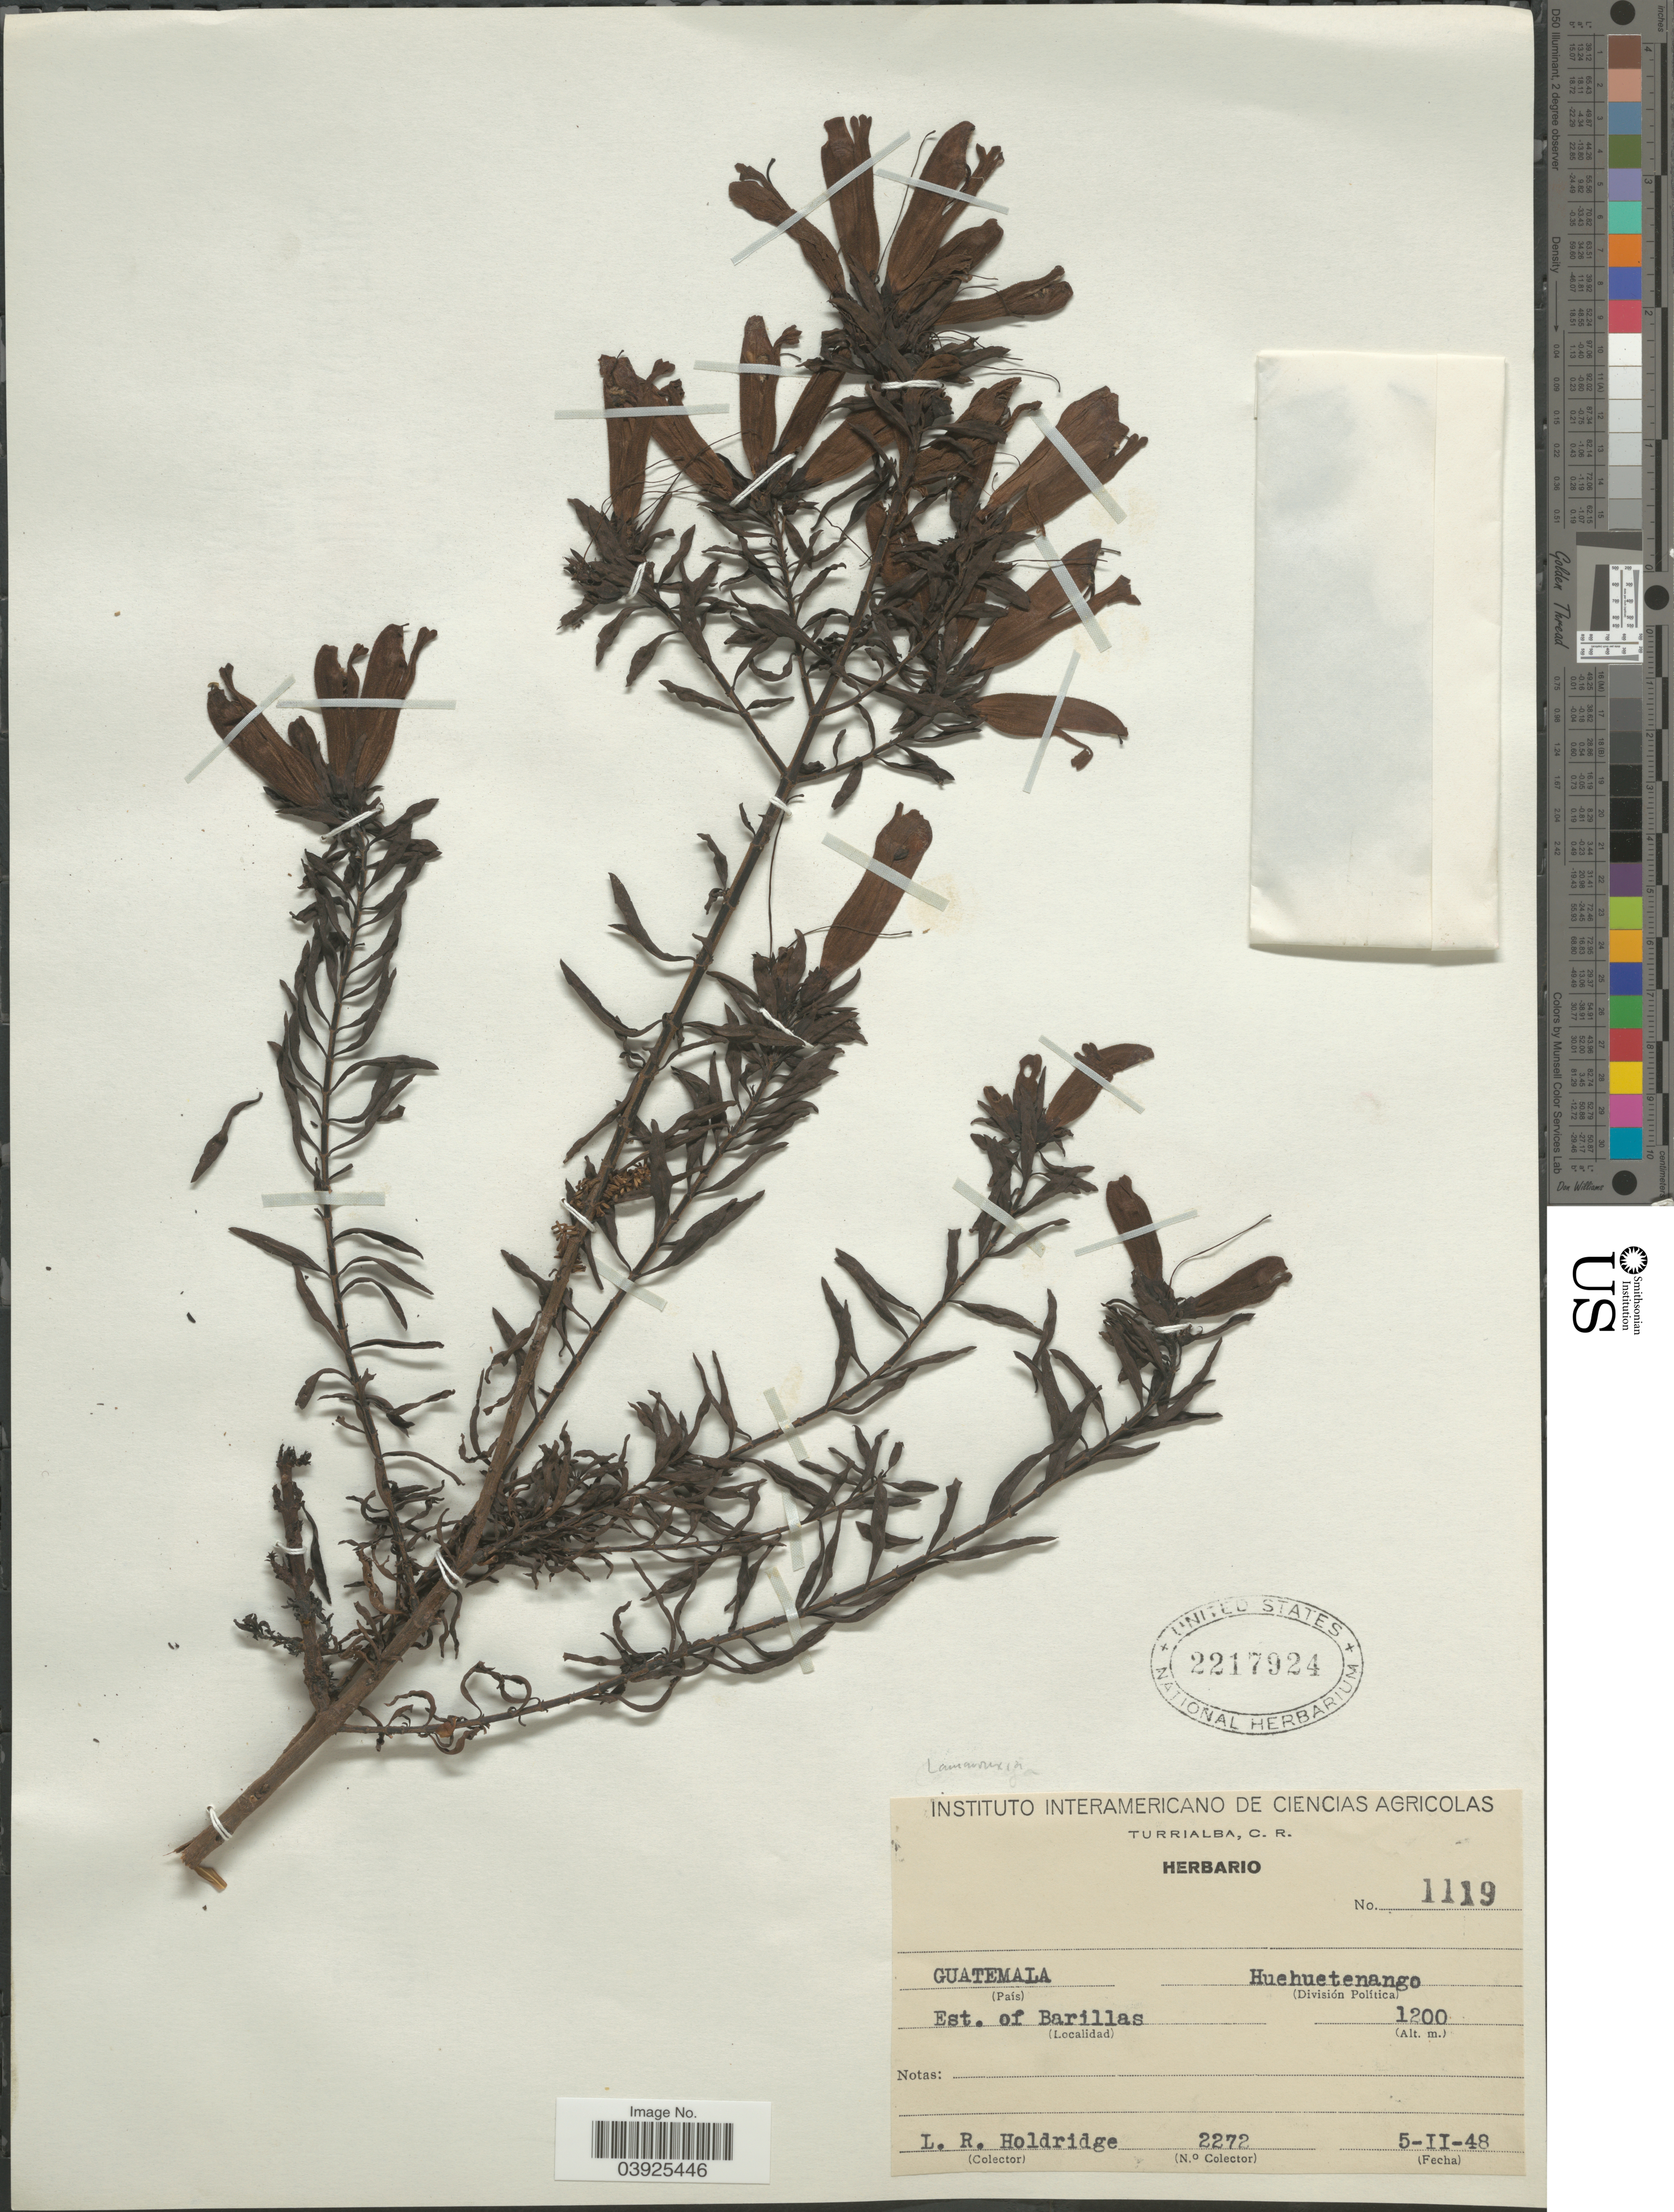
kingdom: Plantae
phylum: Tracheophyta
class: Magnoliopsida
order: Lamiales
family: Orobanchaceae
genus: Lamourouxia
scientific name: Lamourouxia tenuifolia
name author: M. Martens & Galeotti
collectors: L. Holdrige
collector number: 2272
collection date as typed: Transcribed d/m/y: 5/2/48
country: Guatemala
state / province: Huehuetenango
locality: Est. of Barillas.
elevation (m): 1200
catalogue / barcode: US 2217924